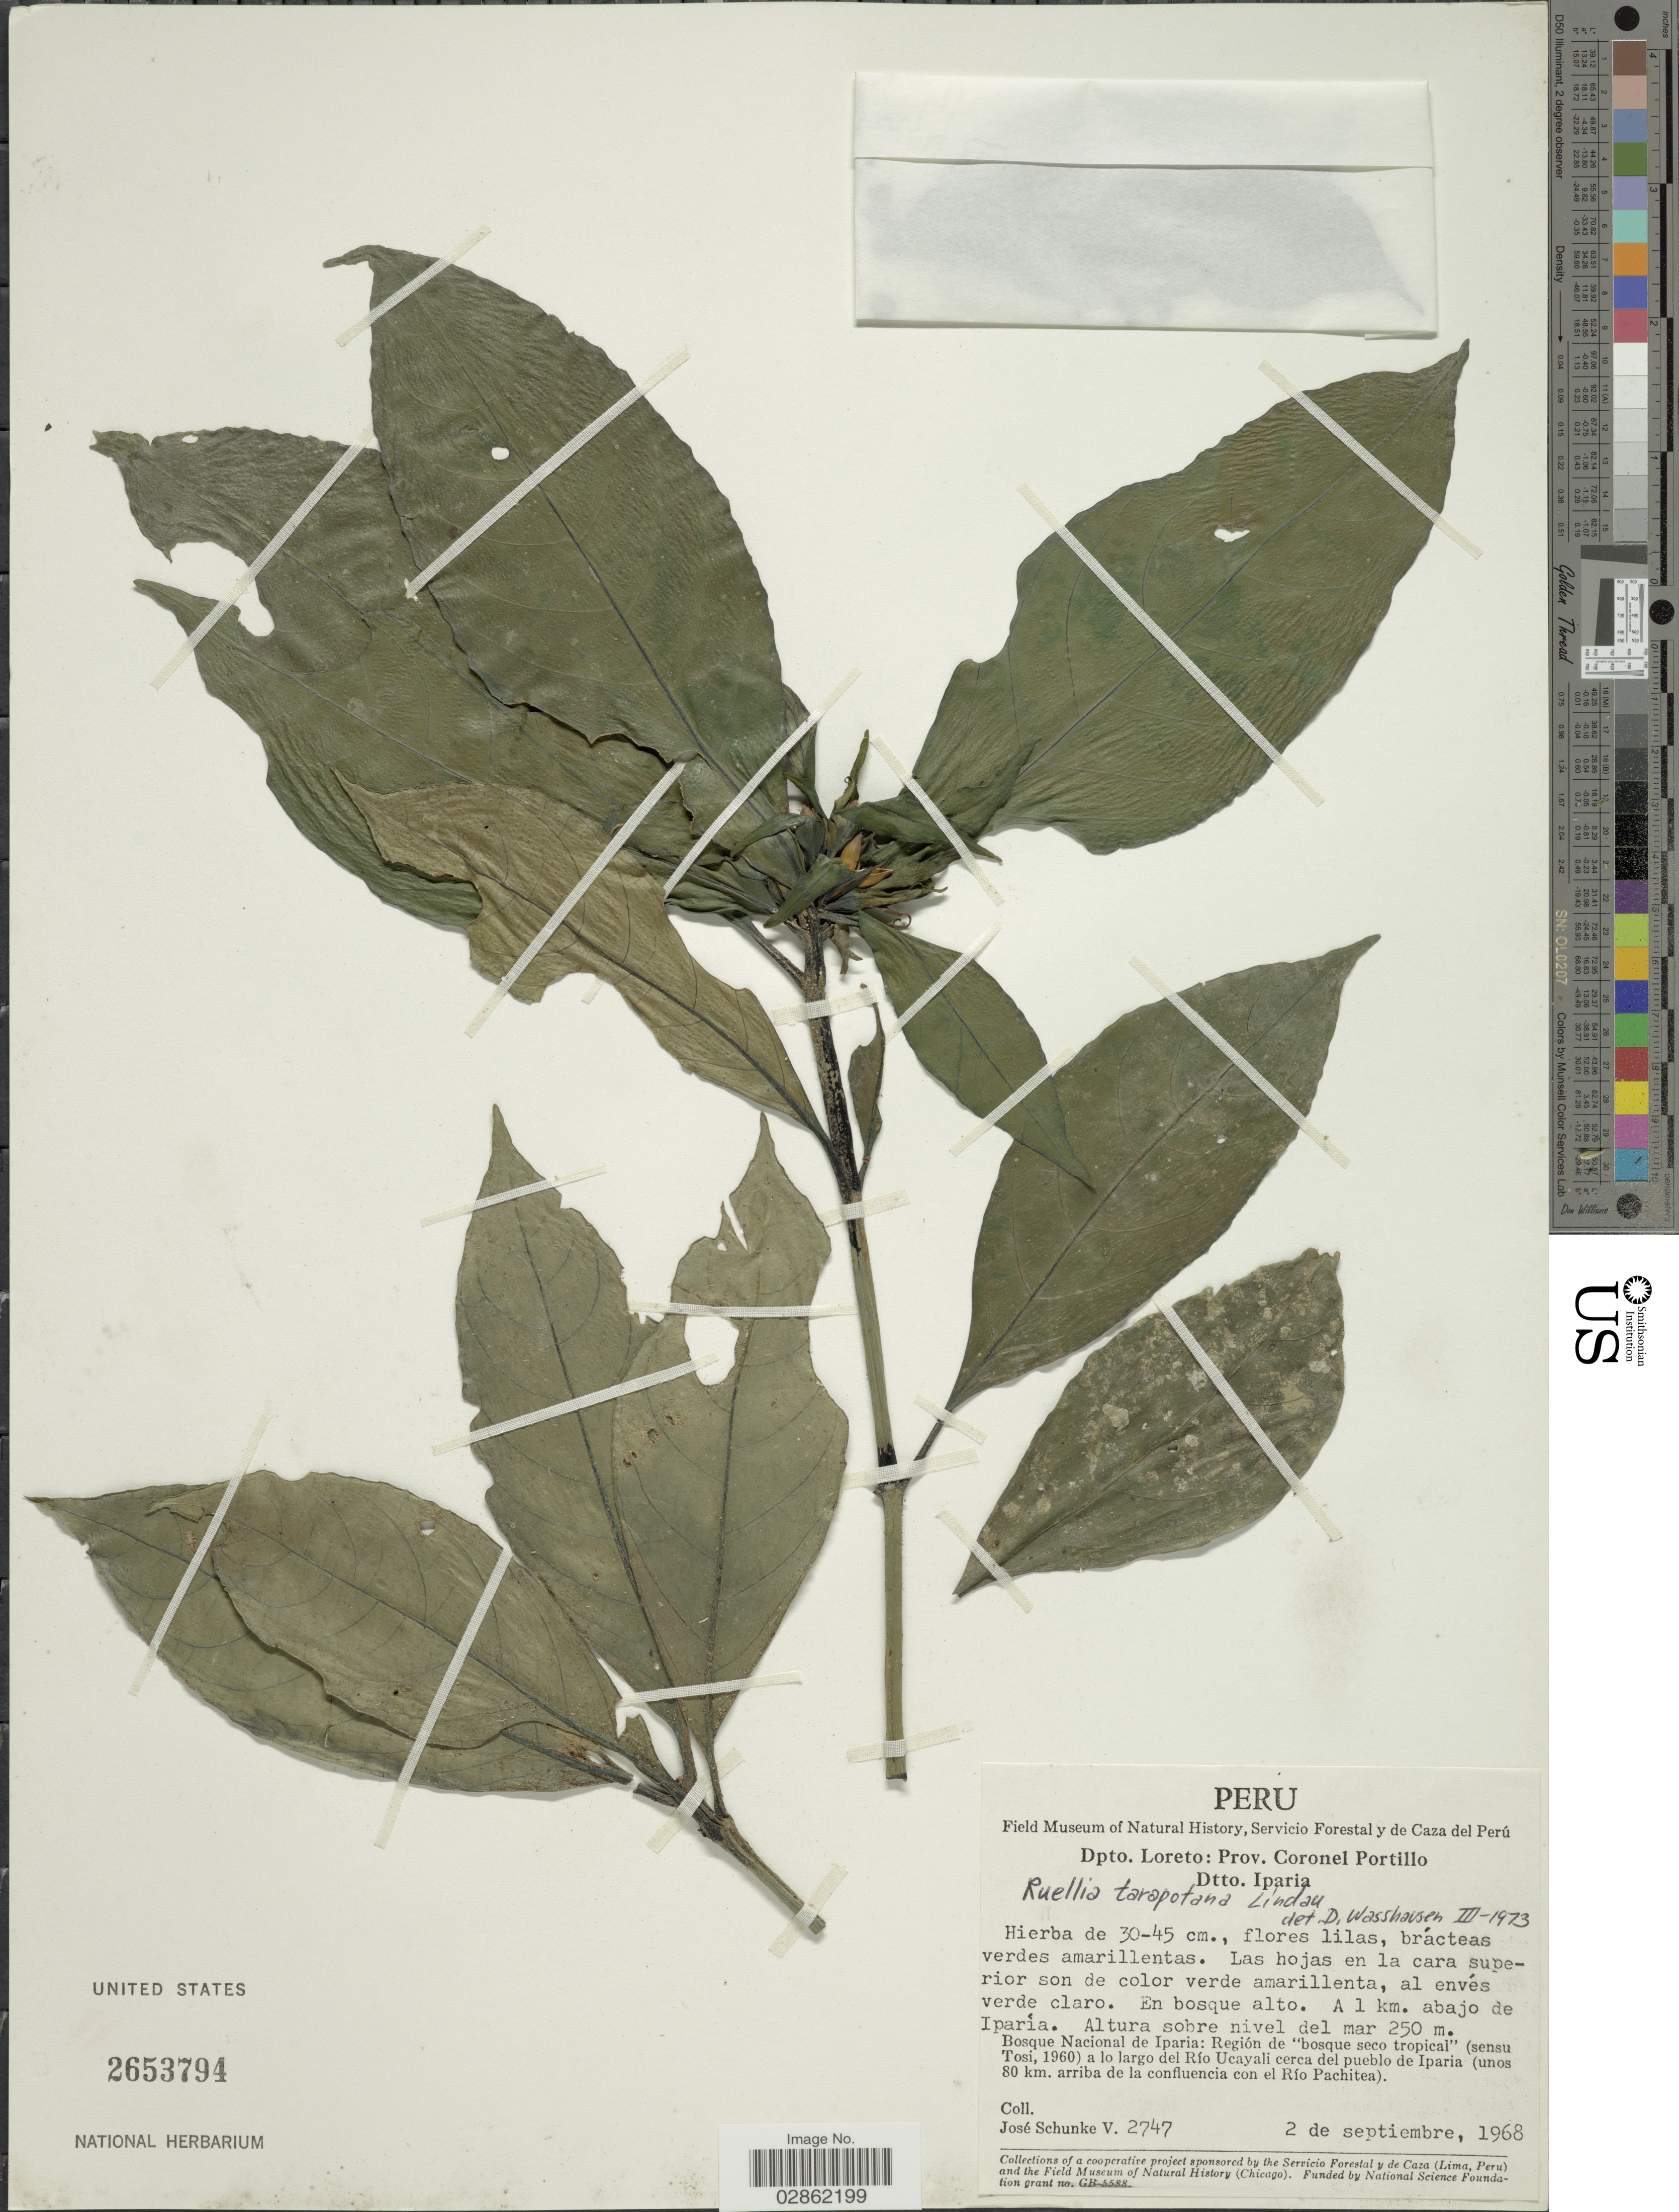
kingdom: Plantae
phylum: Tracheophyta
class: Magnoliopsida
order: Lamiales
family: Acanthaceae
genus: Ruellia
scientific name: Ruellia tarapotana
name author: Lindau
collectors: J. Schunke Vigo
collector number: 2747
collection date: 1968-09-02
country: Peru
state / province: Loreto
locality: Dpto. Loreto, Prov. Coronel Portillo, Dtto. Iparia, A 1 km. abajo de Iparia, Bosque Nacional de Iparia, Región de "bosque seco tropical" (sensu Tosi, 1960) a lo largo del Río Ucayali cerca del pueblo de Iparia (unos 80 km. arriba de la confluencia con el Río Pachitea).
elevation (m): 250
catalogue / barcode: US 2653794